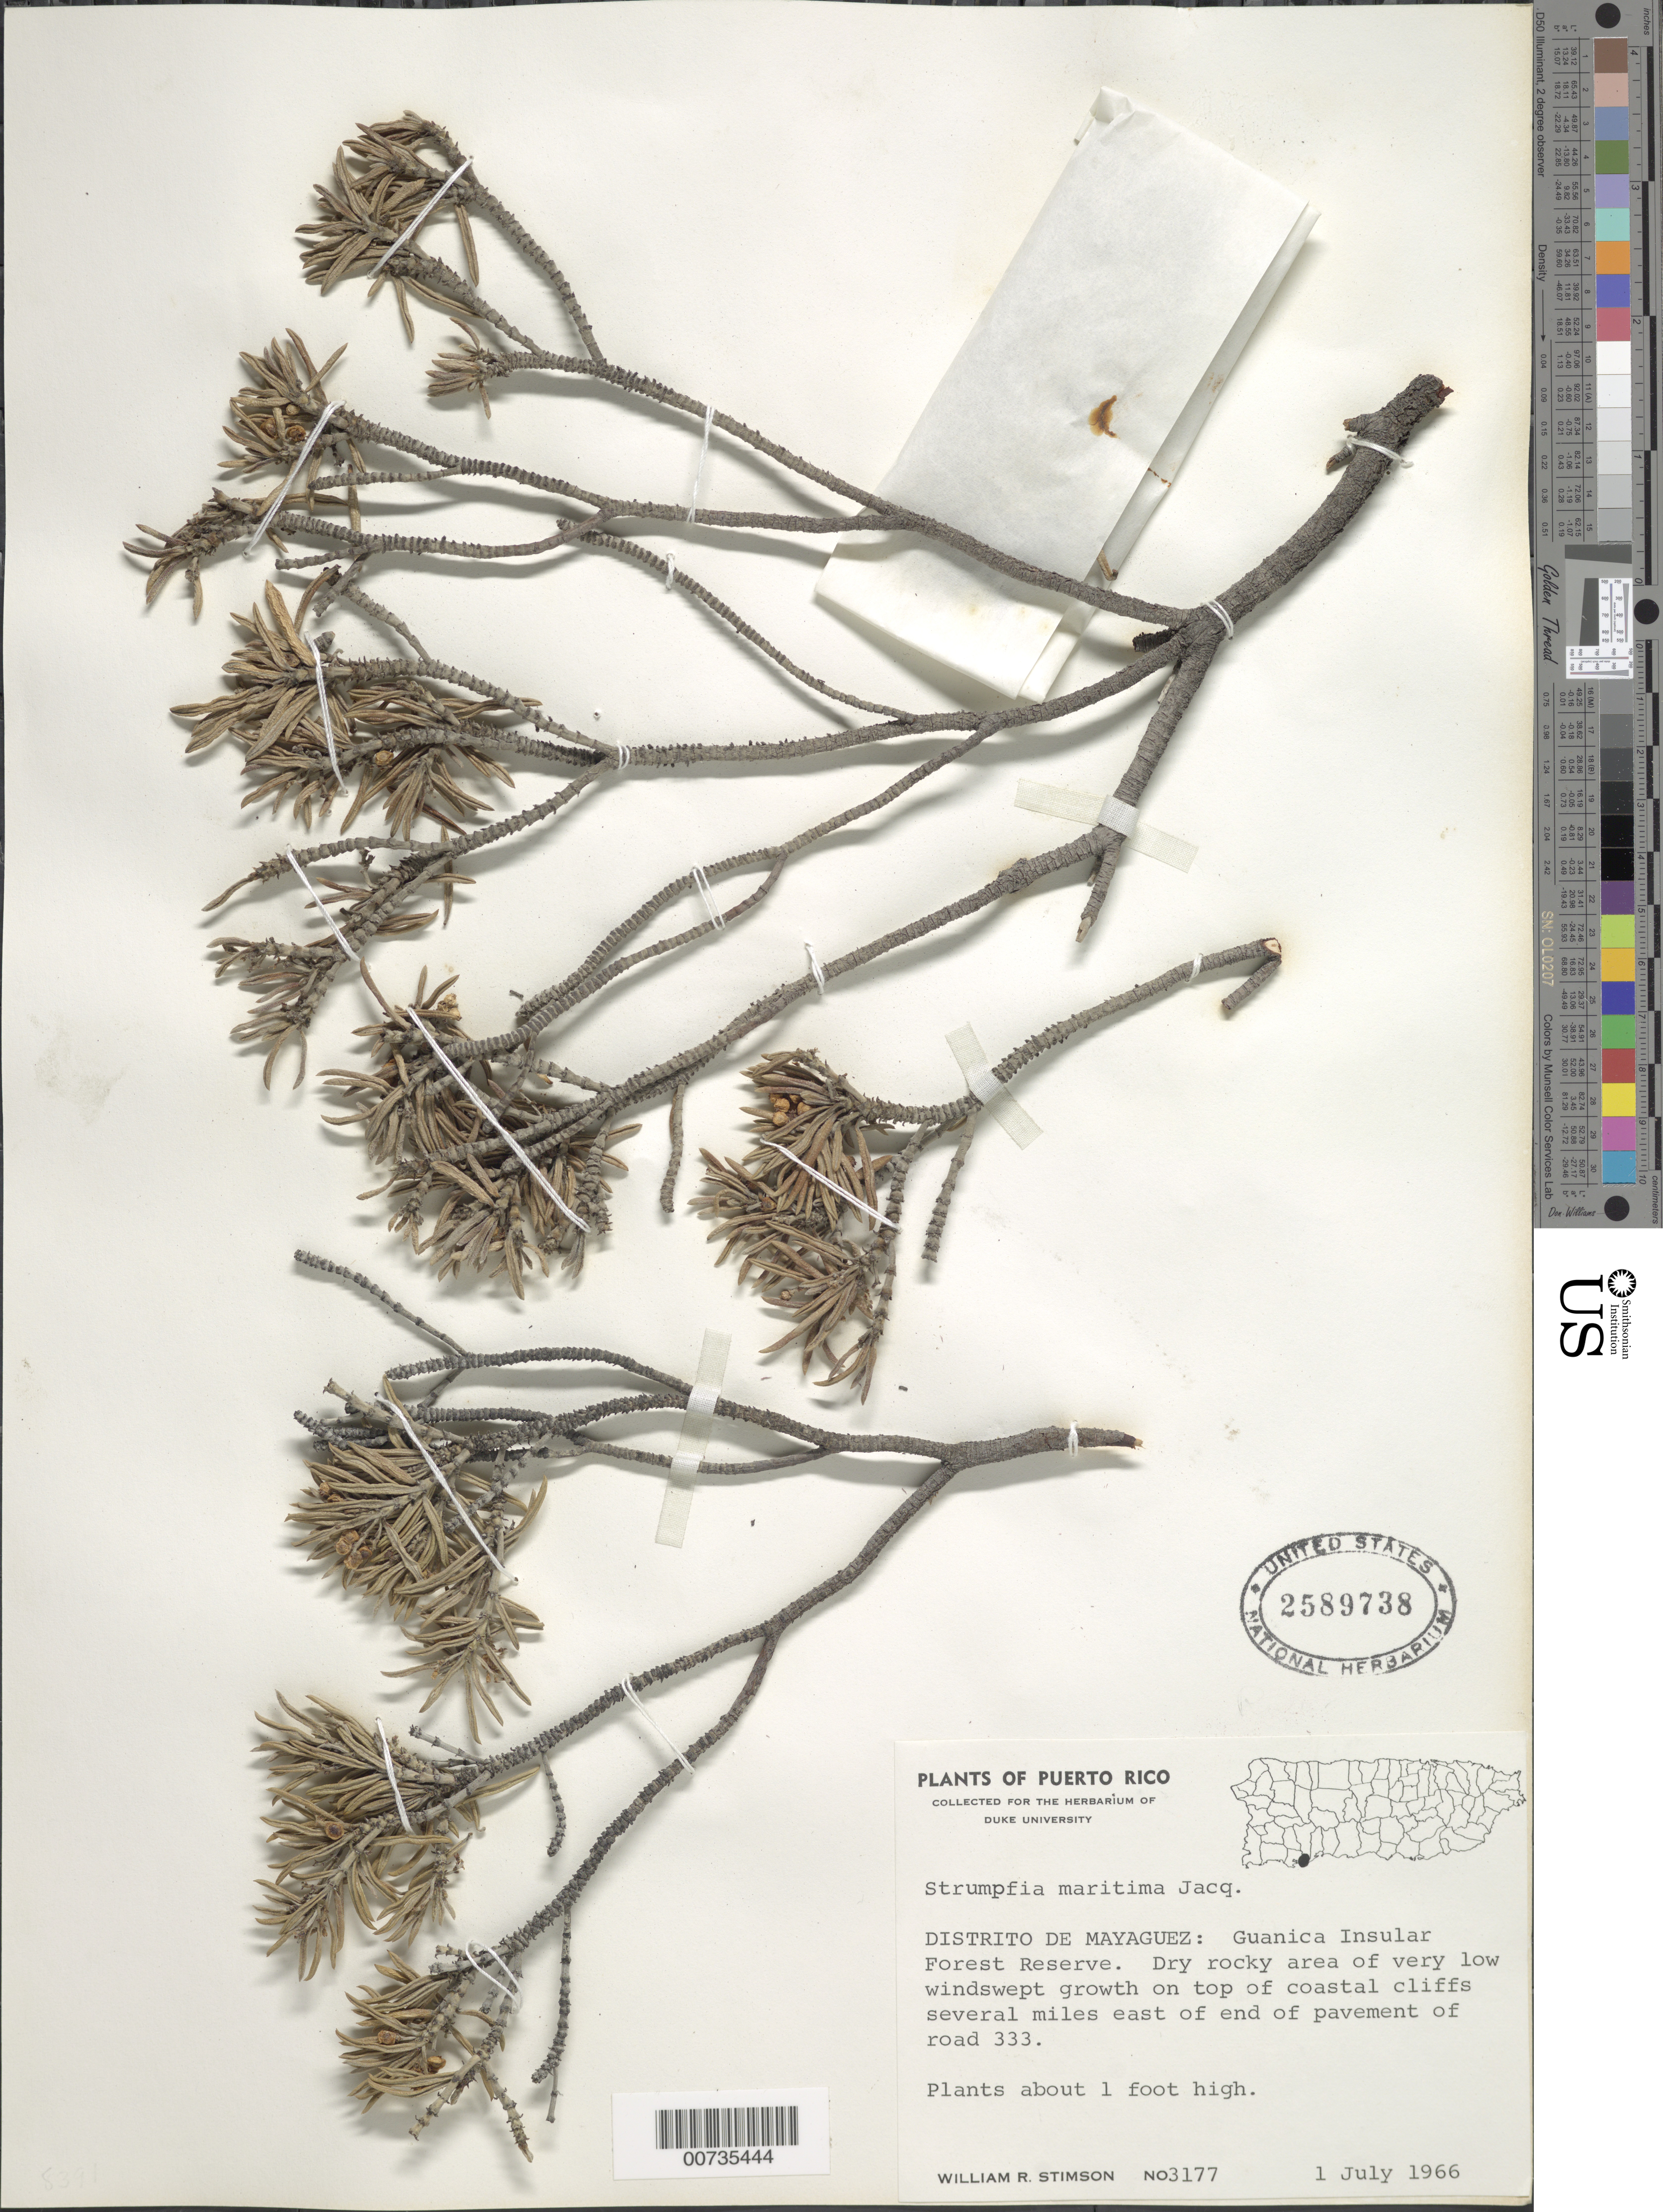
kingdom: Plantae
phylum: Tracheophyta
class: Magnoliopsida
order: Gentianales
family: Rubiaceae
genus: Strumpfia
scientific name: Strumpfia maritima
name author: Jacq.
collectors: W. R. Stimson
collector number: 3177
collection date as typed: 01 Jul 1966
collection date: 1966-07-01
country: Puerto Rico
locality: Distrito de Mayagüez: Guanica Insular Forest Reserve. Several miles east of end of pavement of Rd. 333.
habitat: Dry rocky area of very low windswept growth on top of coastal cliffs.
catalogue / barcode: US 2589738